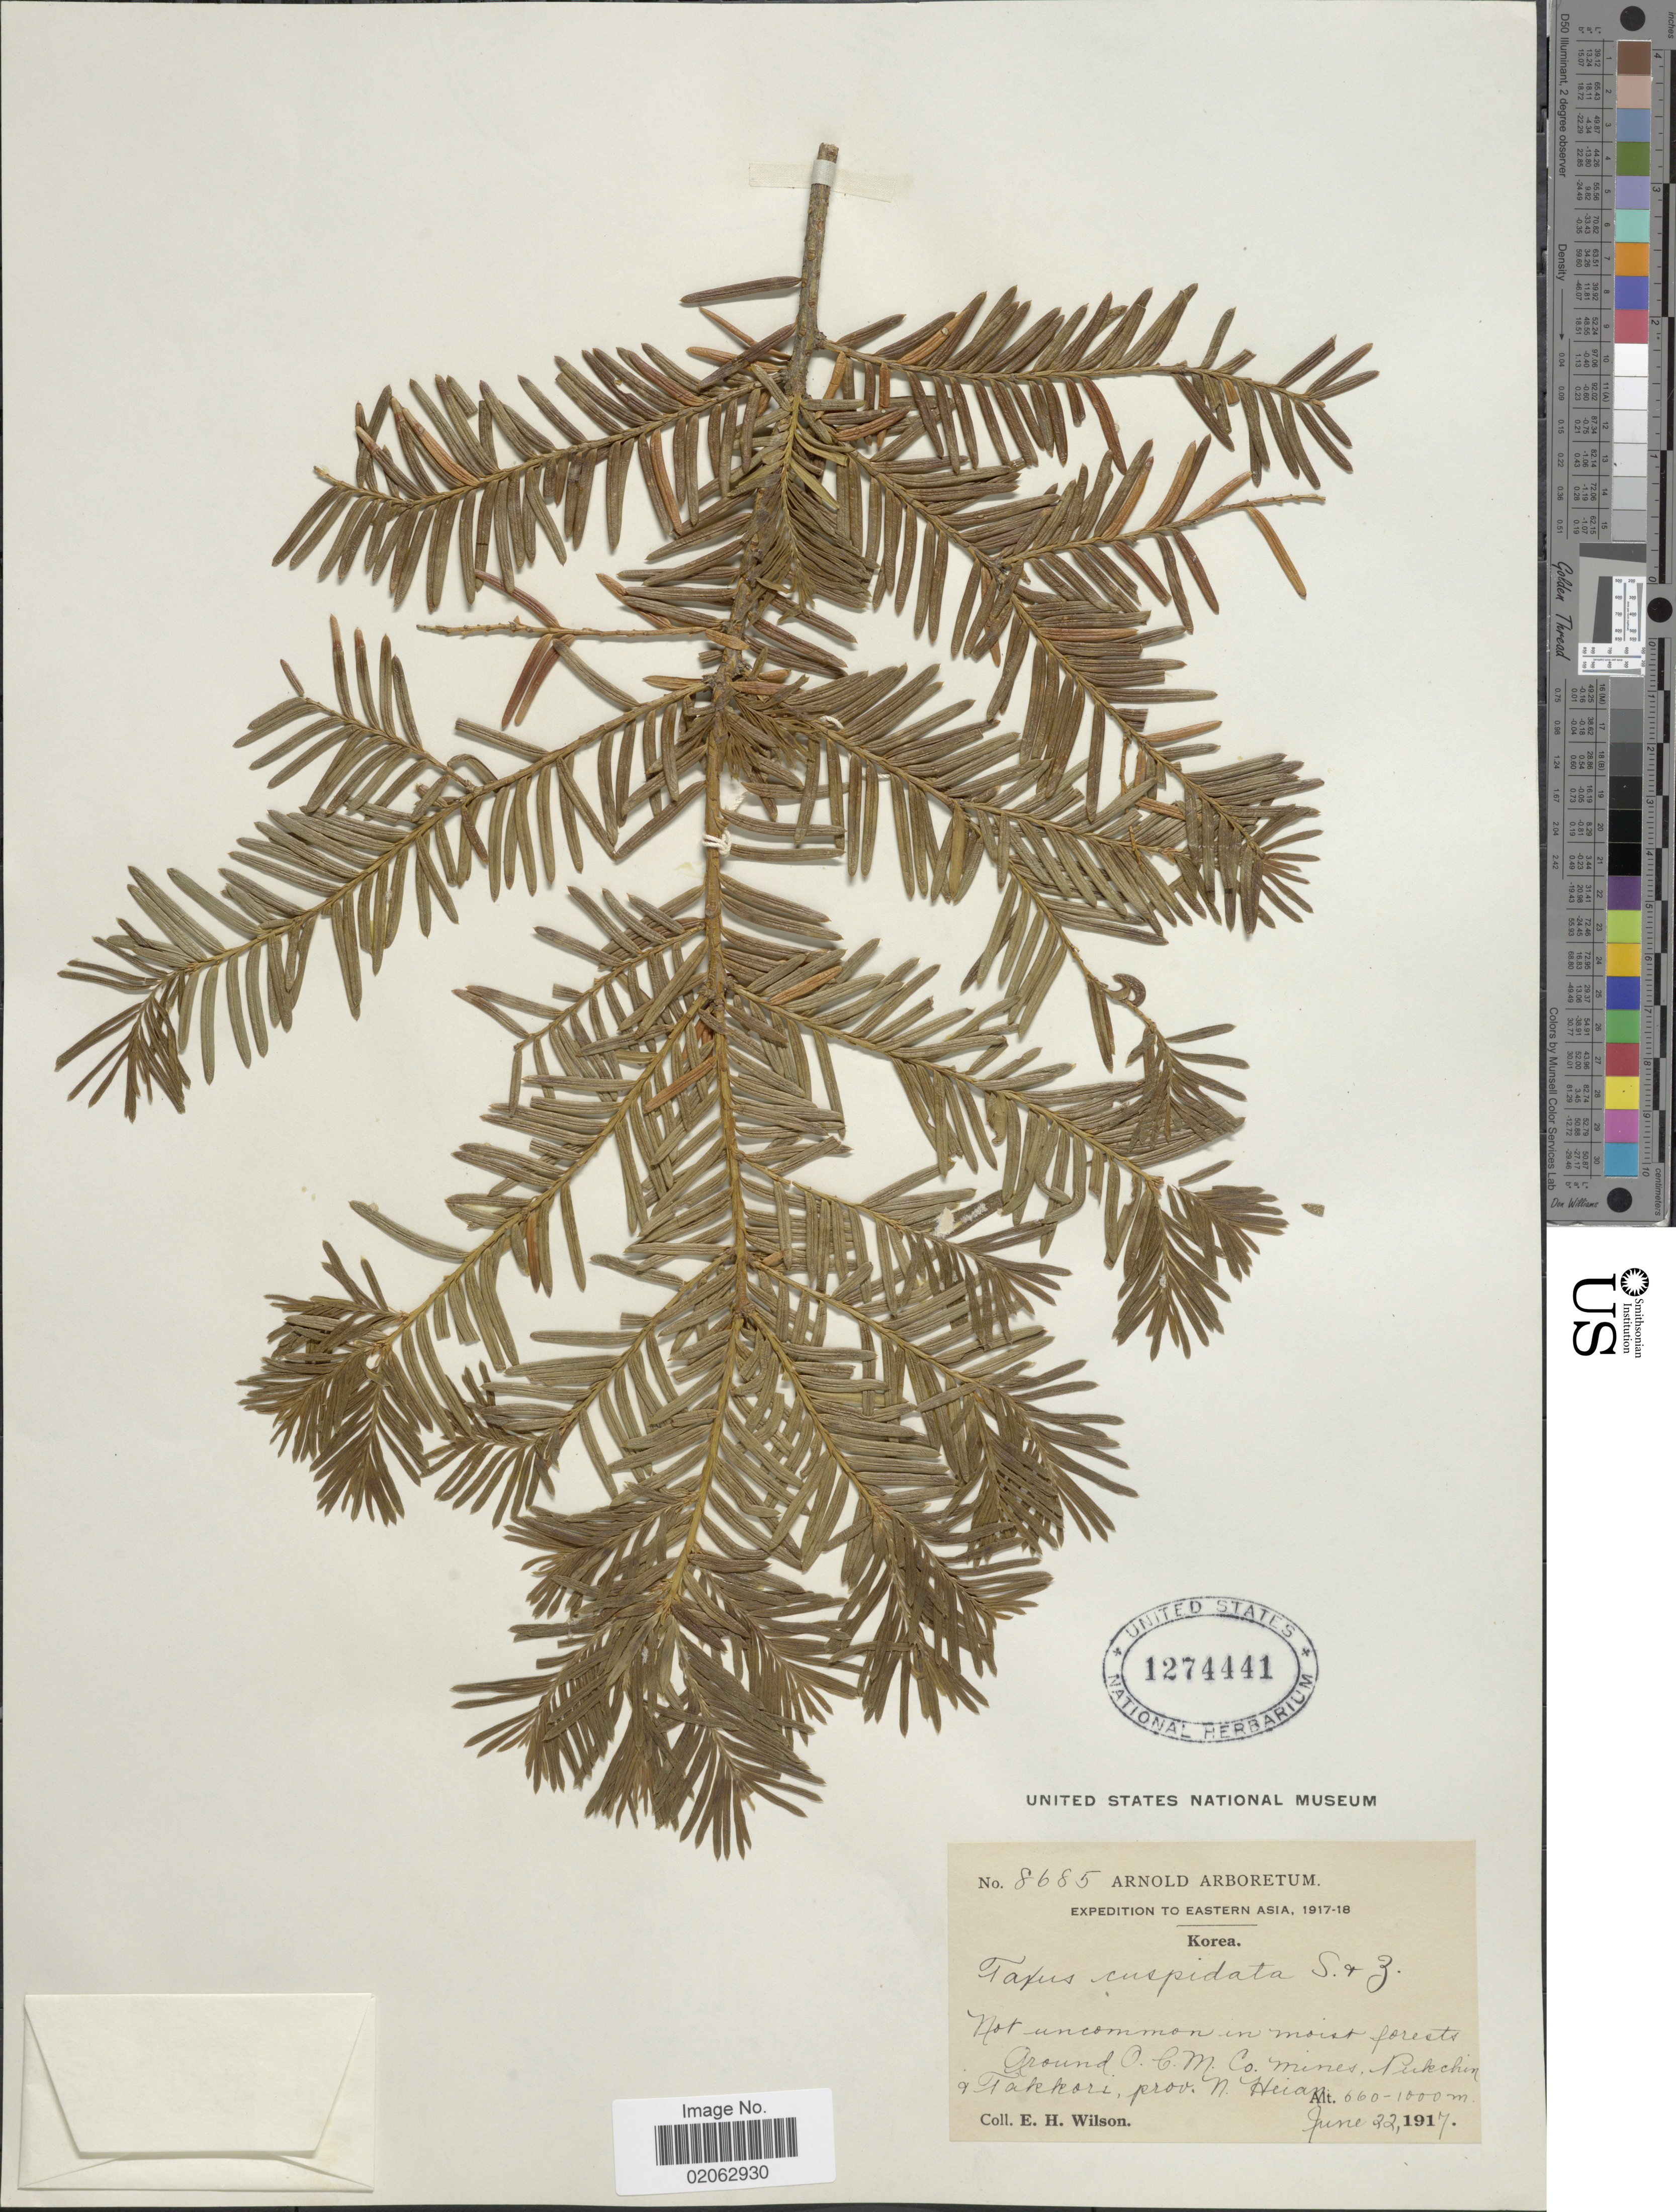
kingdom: Plantae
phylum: Tracheophyta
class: Pinopsida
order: Pinales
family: Taxaceae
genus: Taxus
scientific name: Taxus cuspidata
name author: Siebert & Zucc.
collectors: E. Wilson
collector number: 8685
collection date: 1917-06-22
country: North Korea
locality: Ground O.C.M. Co. mines, Pukchin & Takkori, prov. N. Heian.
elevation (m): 660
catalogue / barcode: US 1274441